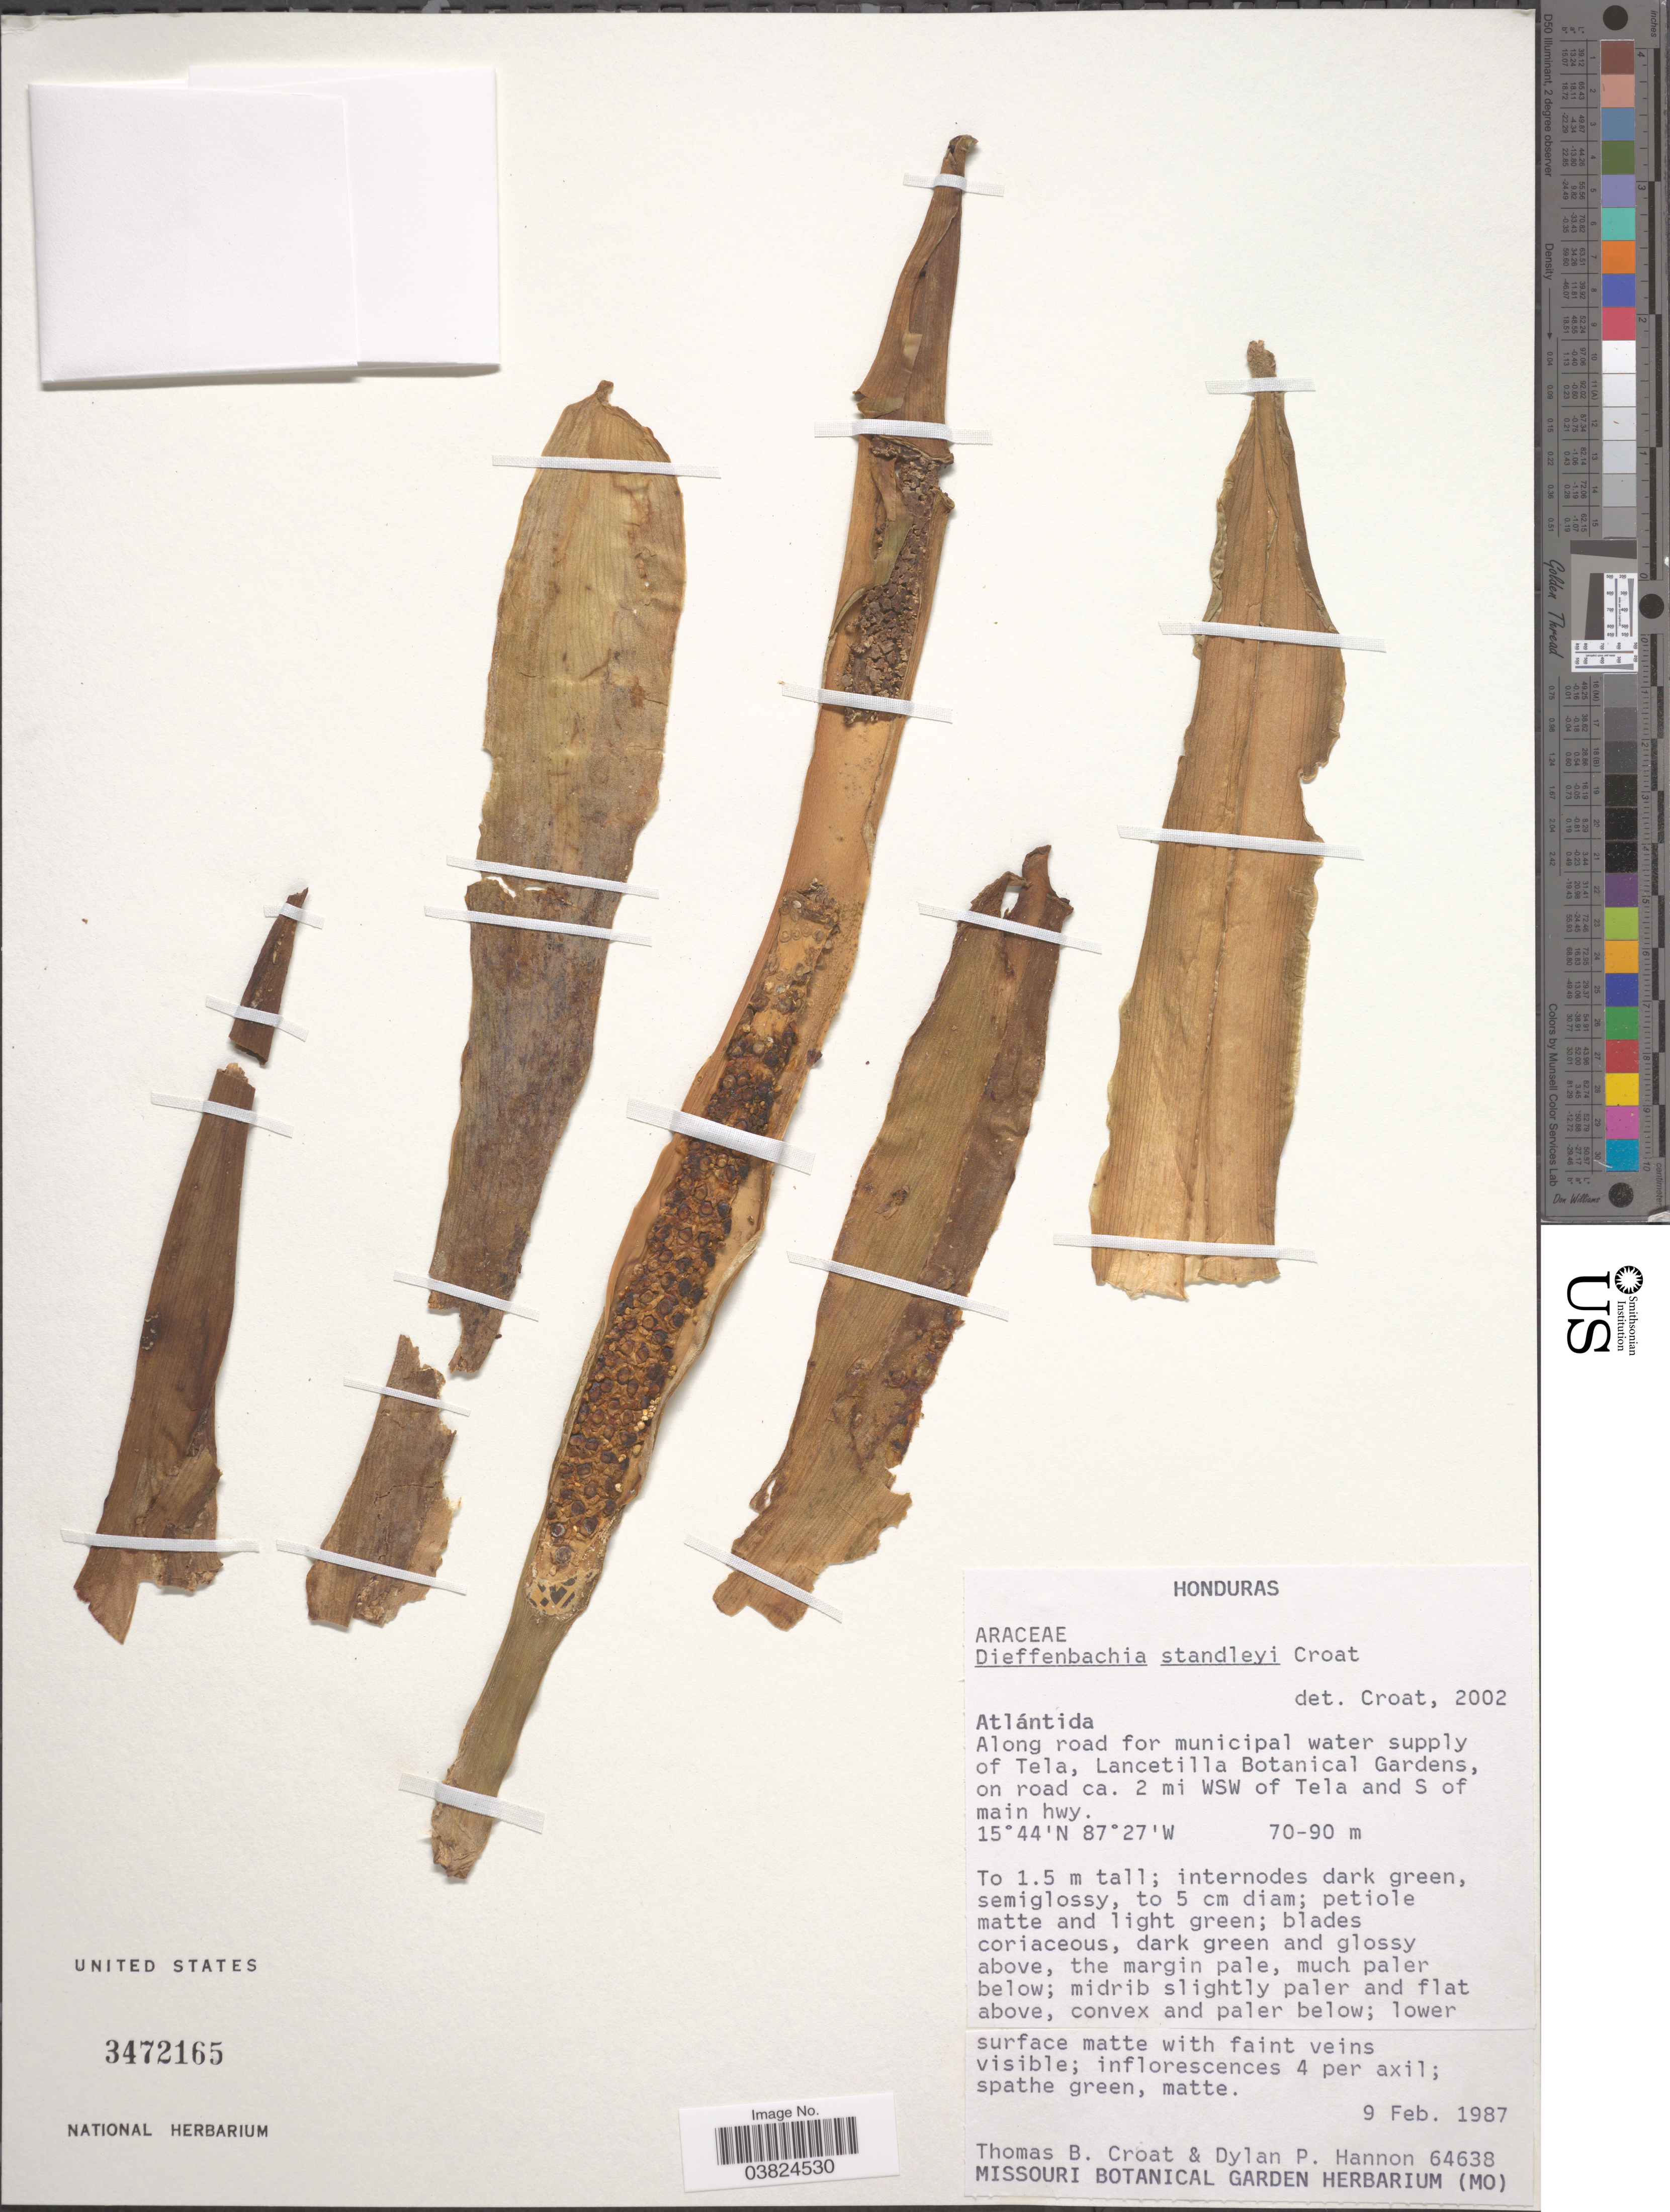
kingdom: Plantae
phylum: Tracheophyta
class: Liliopsida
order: Alismatales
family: Araceae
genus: Dieffenbachia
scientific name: Dieffenbachia standleyi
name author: Croat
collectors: T. B. Croat & D. Hannon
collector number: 64638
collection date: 1987-02-09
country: Honduras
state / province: Atlantida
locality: Along road for municipal water supply of Tela, Lancetilla Botanical Gardens on road ca. 2 mi WSW of Tela and S of main hwy.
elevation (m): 70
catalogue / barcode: US 3472165